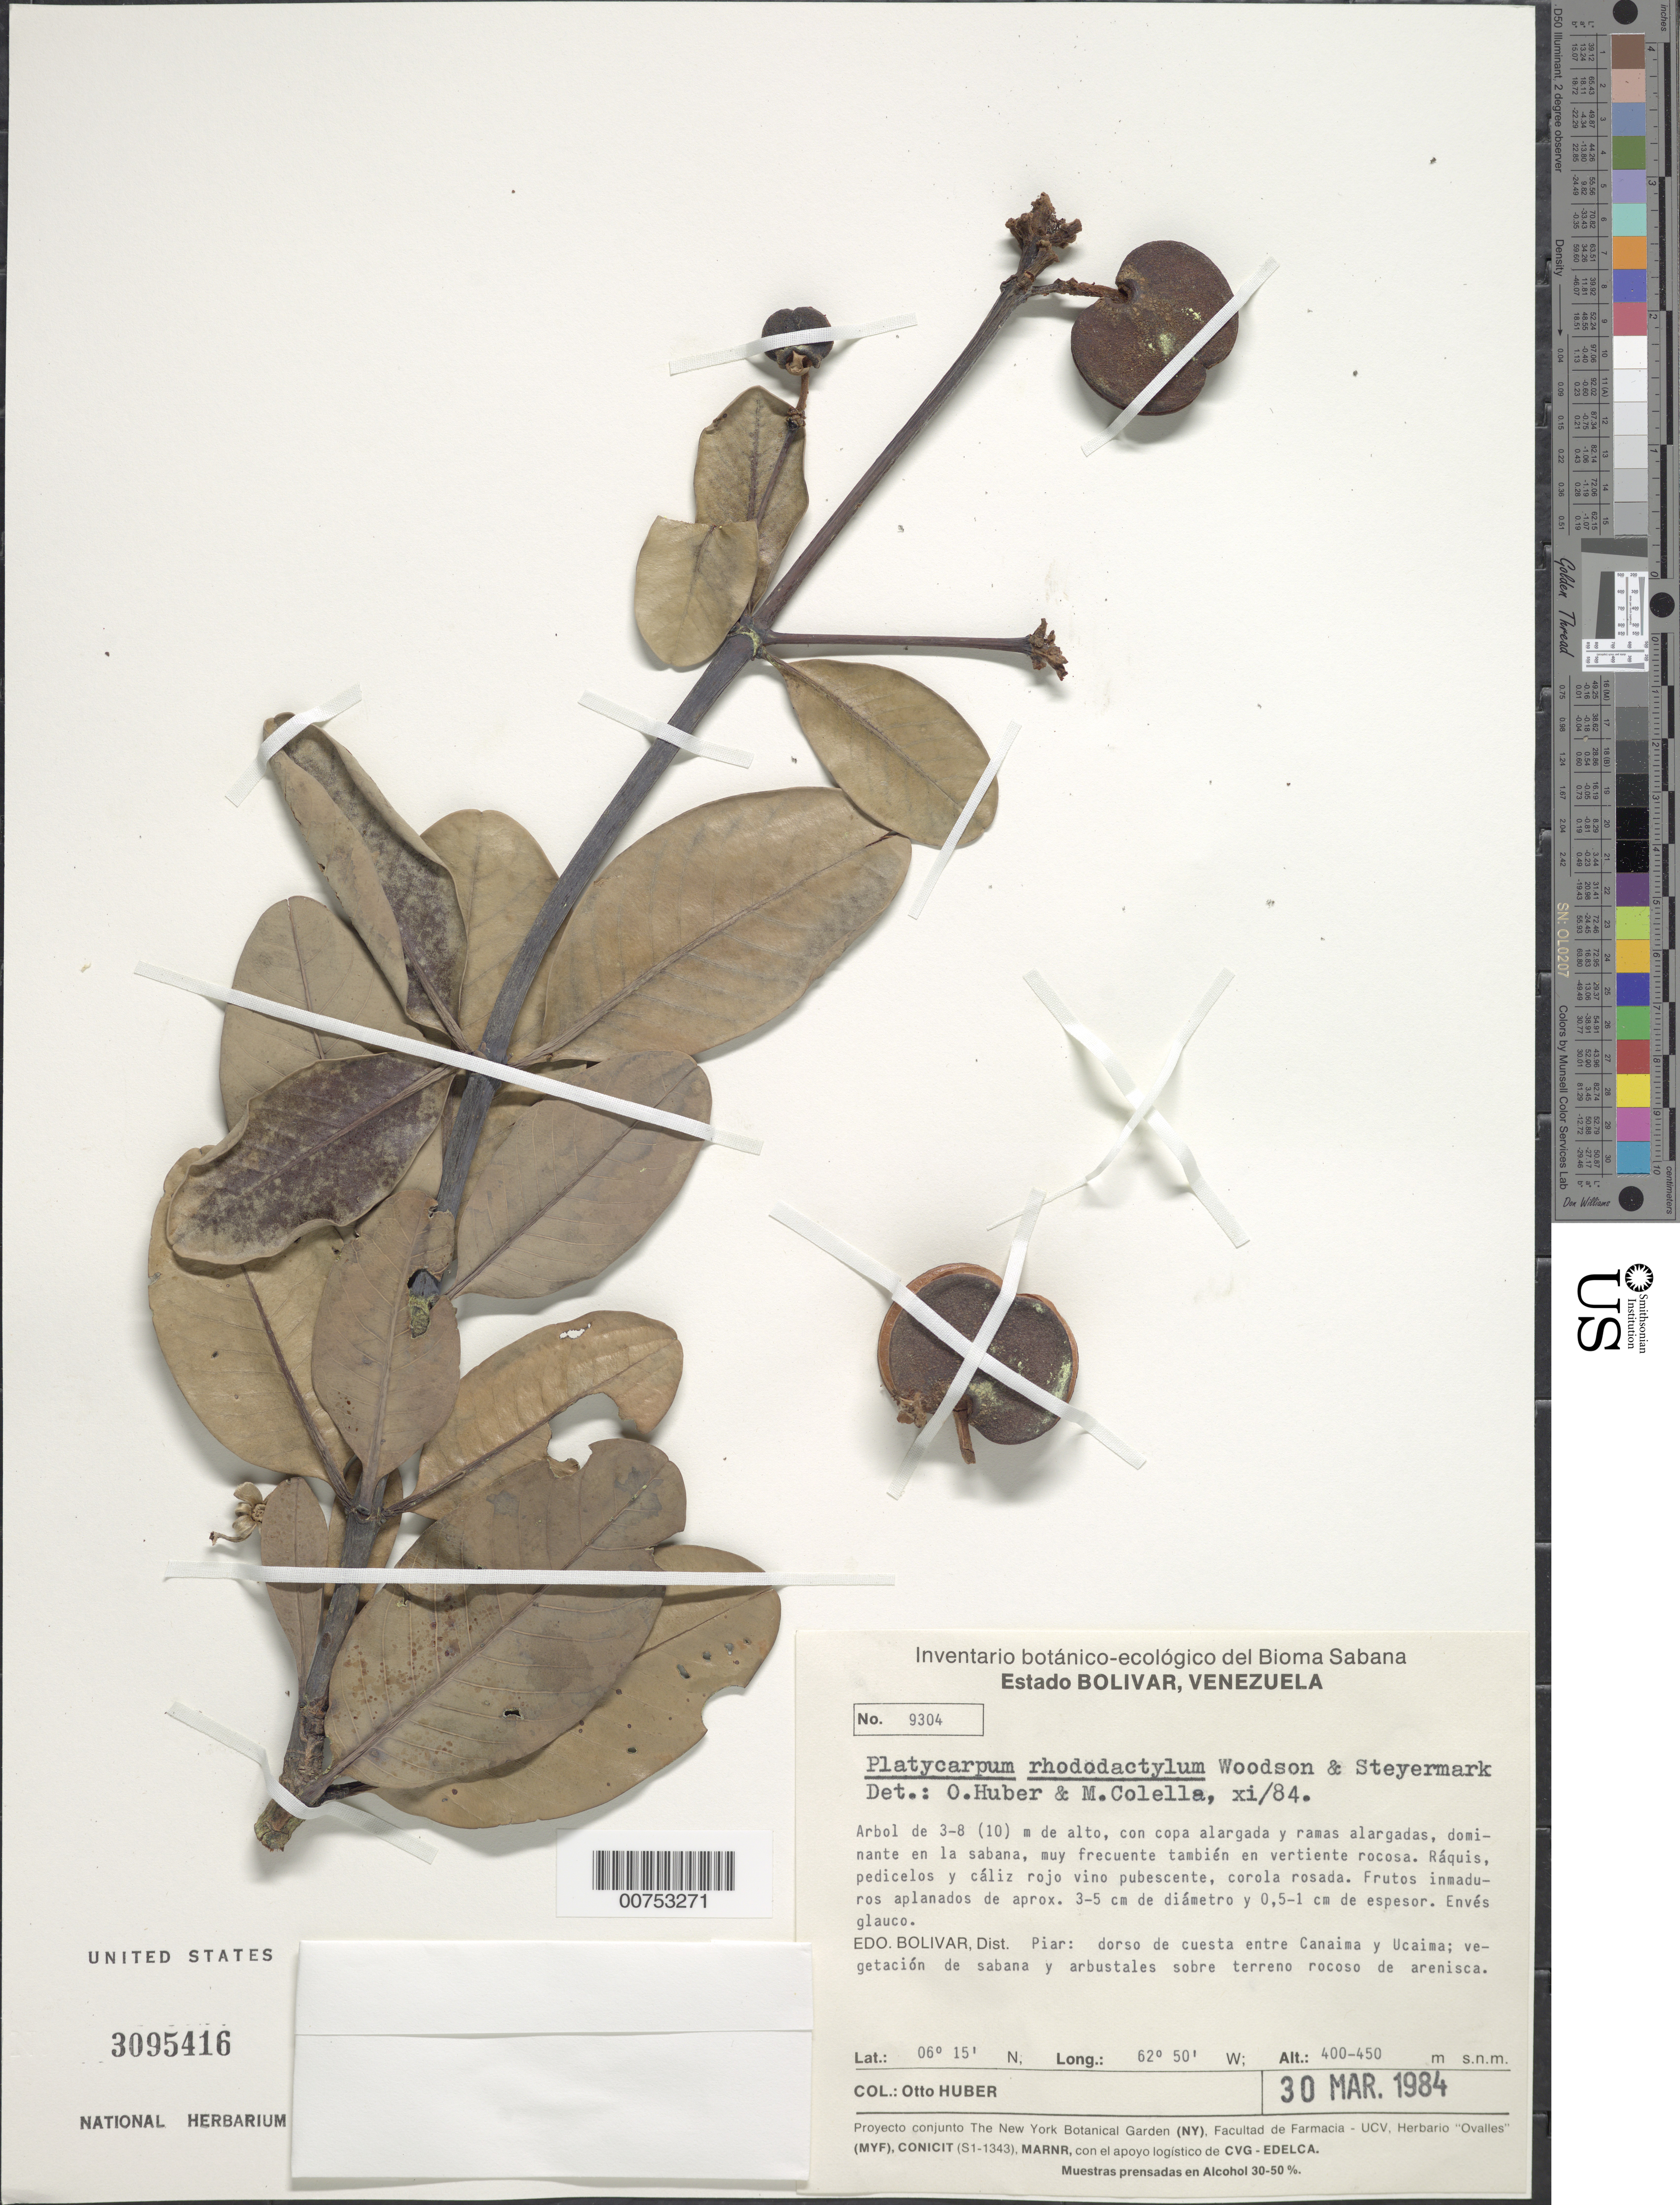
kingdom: Plantae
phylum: Tracheophyta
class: Magnoliopsida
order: Gentianales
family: Rubiaceae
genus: Platycarpum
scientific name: Platycarpum rhododactylum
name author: Woodson & Steyerm.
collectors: O. Huber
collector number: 9304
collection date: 1984-03-30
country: Venezuela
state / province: Bolivar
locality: De La region Guayana, Venezuela, Edo. Bolivar, Dist. Piar: dorso de cuesta entre Canaima y Ucaima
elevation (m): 400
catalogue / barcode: US 3095416